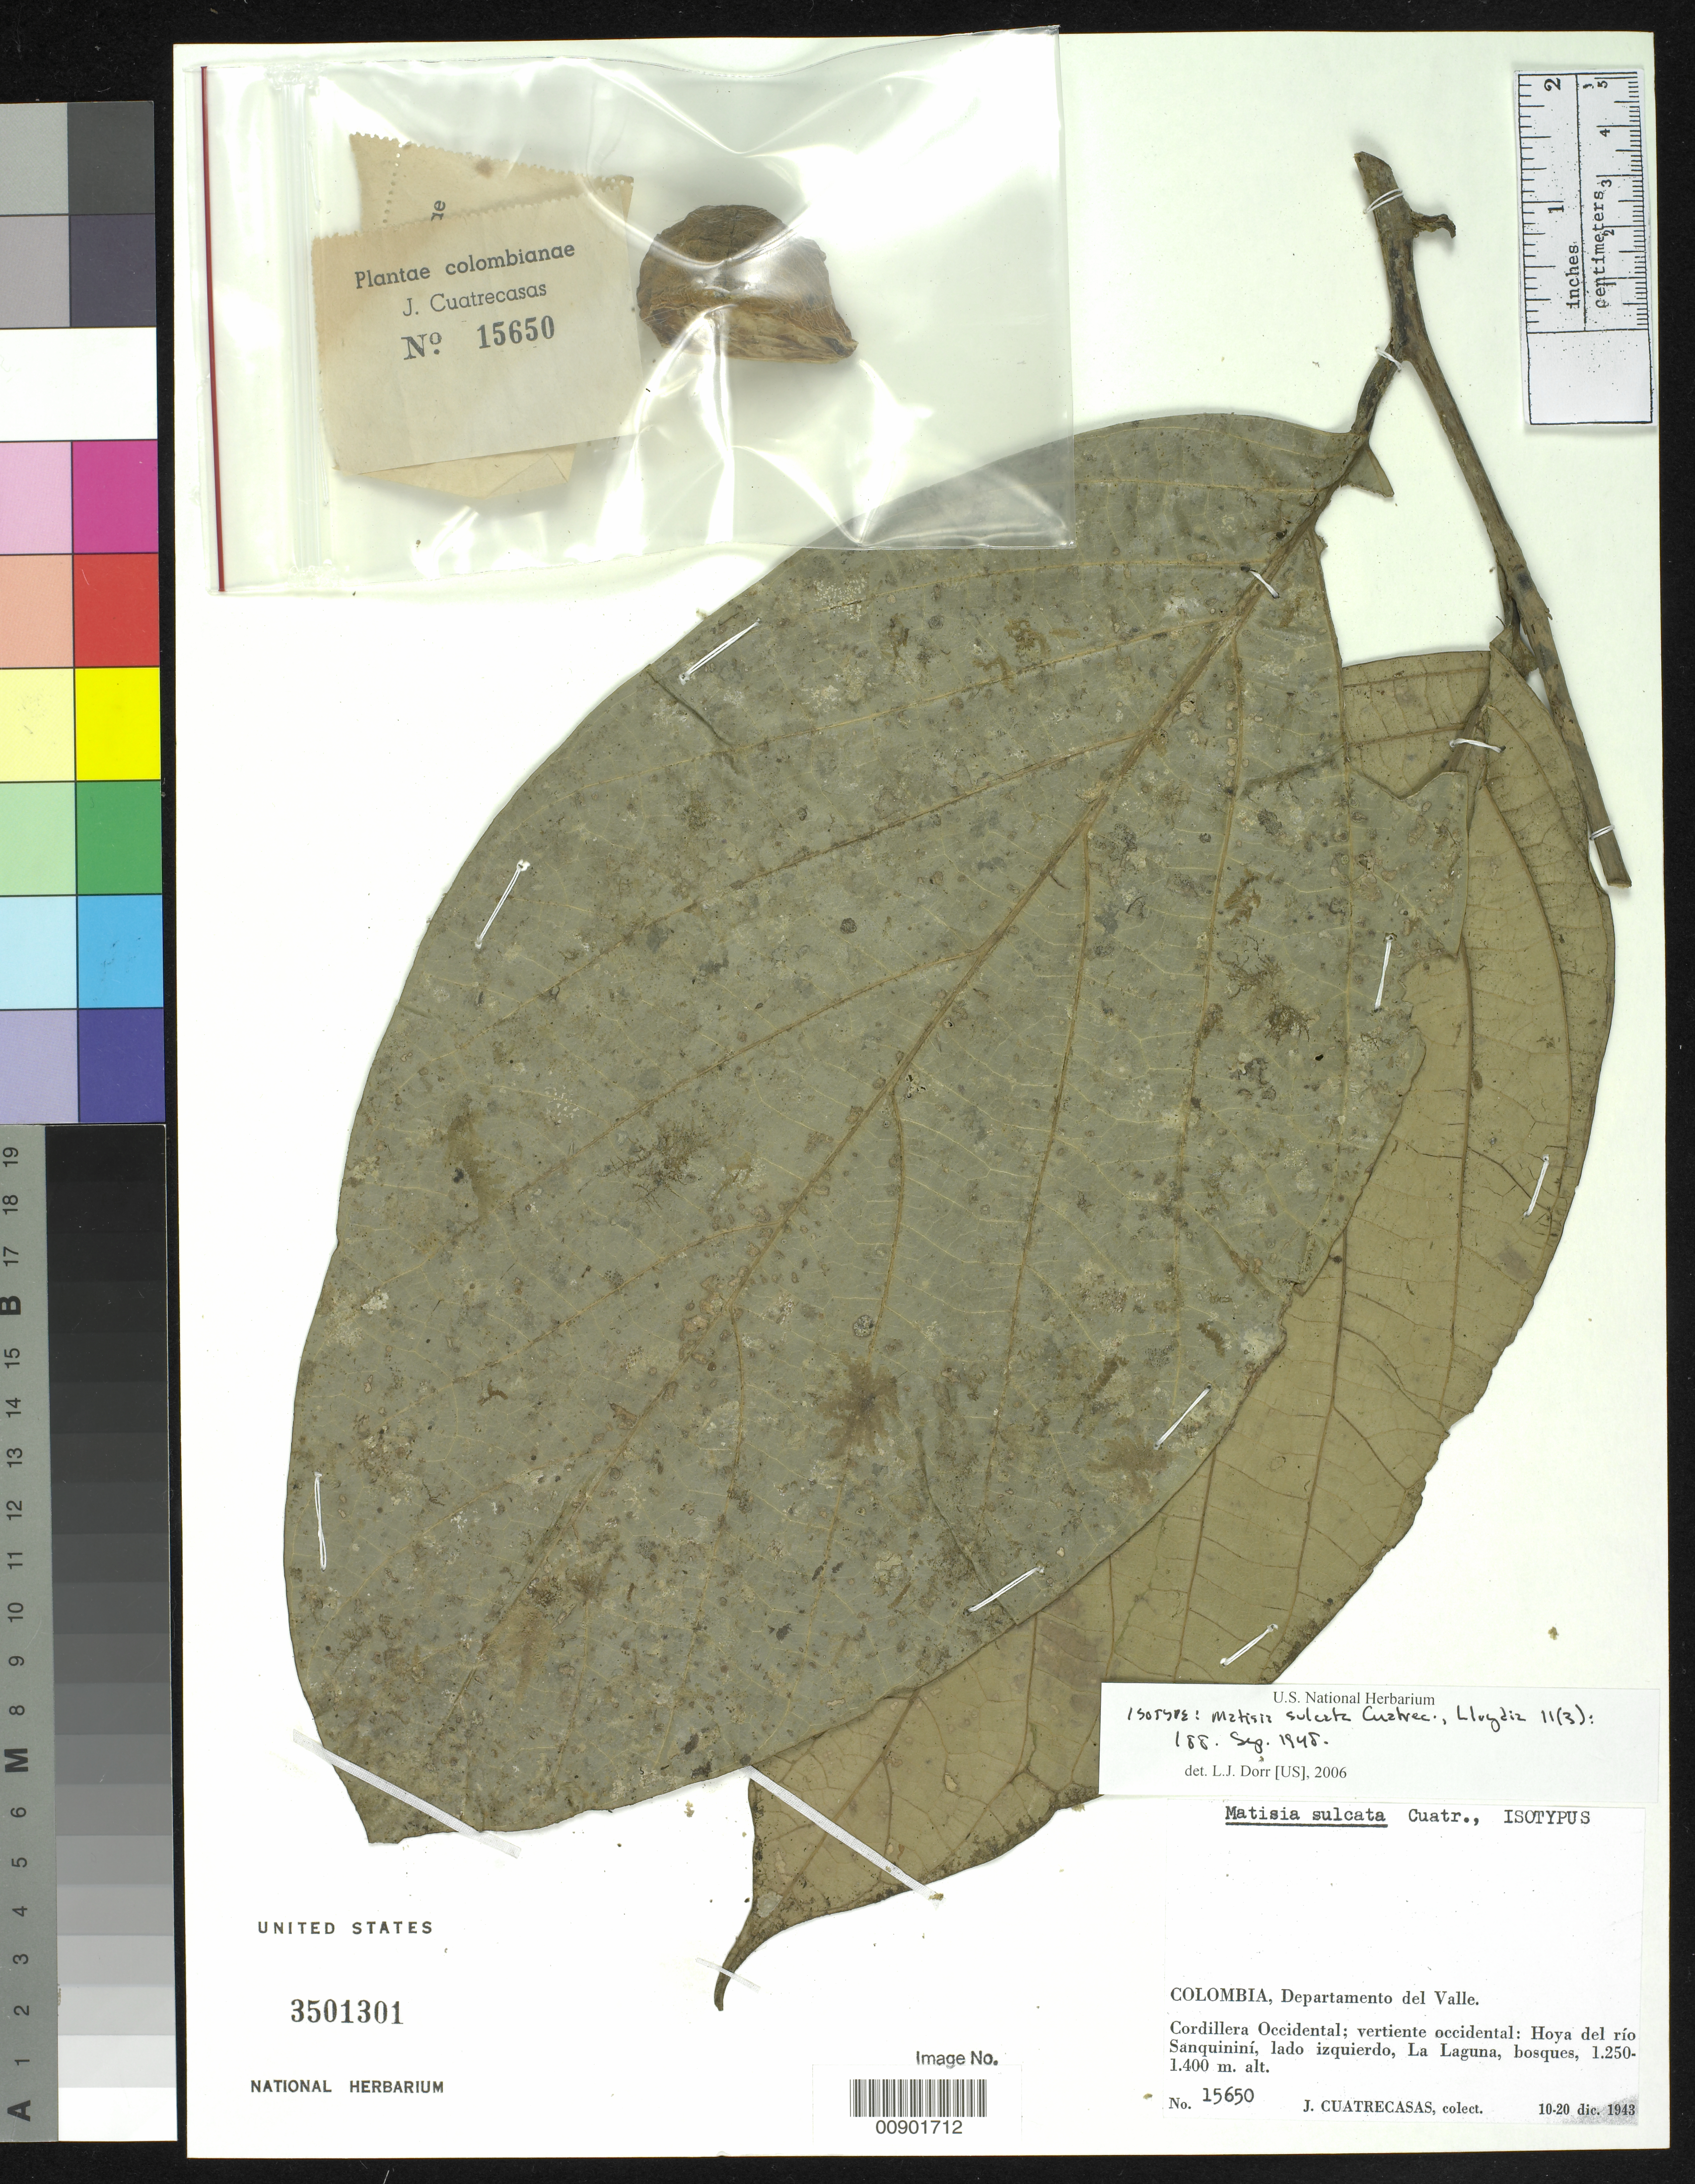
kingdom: Plantae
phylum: Tracheophyta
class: Magnoliopsida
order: Malvales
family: Malvaceae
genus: Quararibea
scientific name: Quararibea sulcata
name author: Cuatrec.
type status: Isotype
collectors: J. Cuatrecasas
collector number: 15650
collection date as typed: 10 Dec 1943 to 20 Dec 1943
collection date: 1943-12-10/1943-12-20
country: Colombia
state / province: Valle del Cauca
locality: Departmento del Valle. Cordillera Occidental; vertiente occidental; Hoya del río Sanguininí, lade izquierdo, La Laguna.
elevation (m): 1250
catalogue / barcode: US 3501301